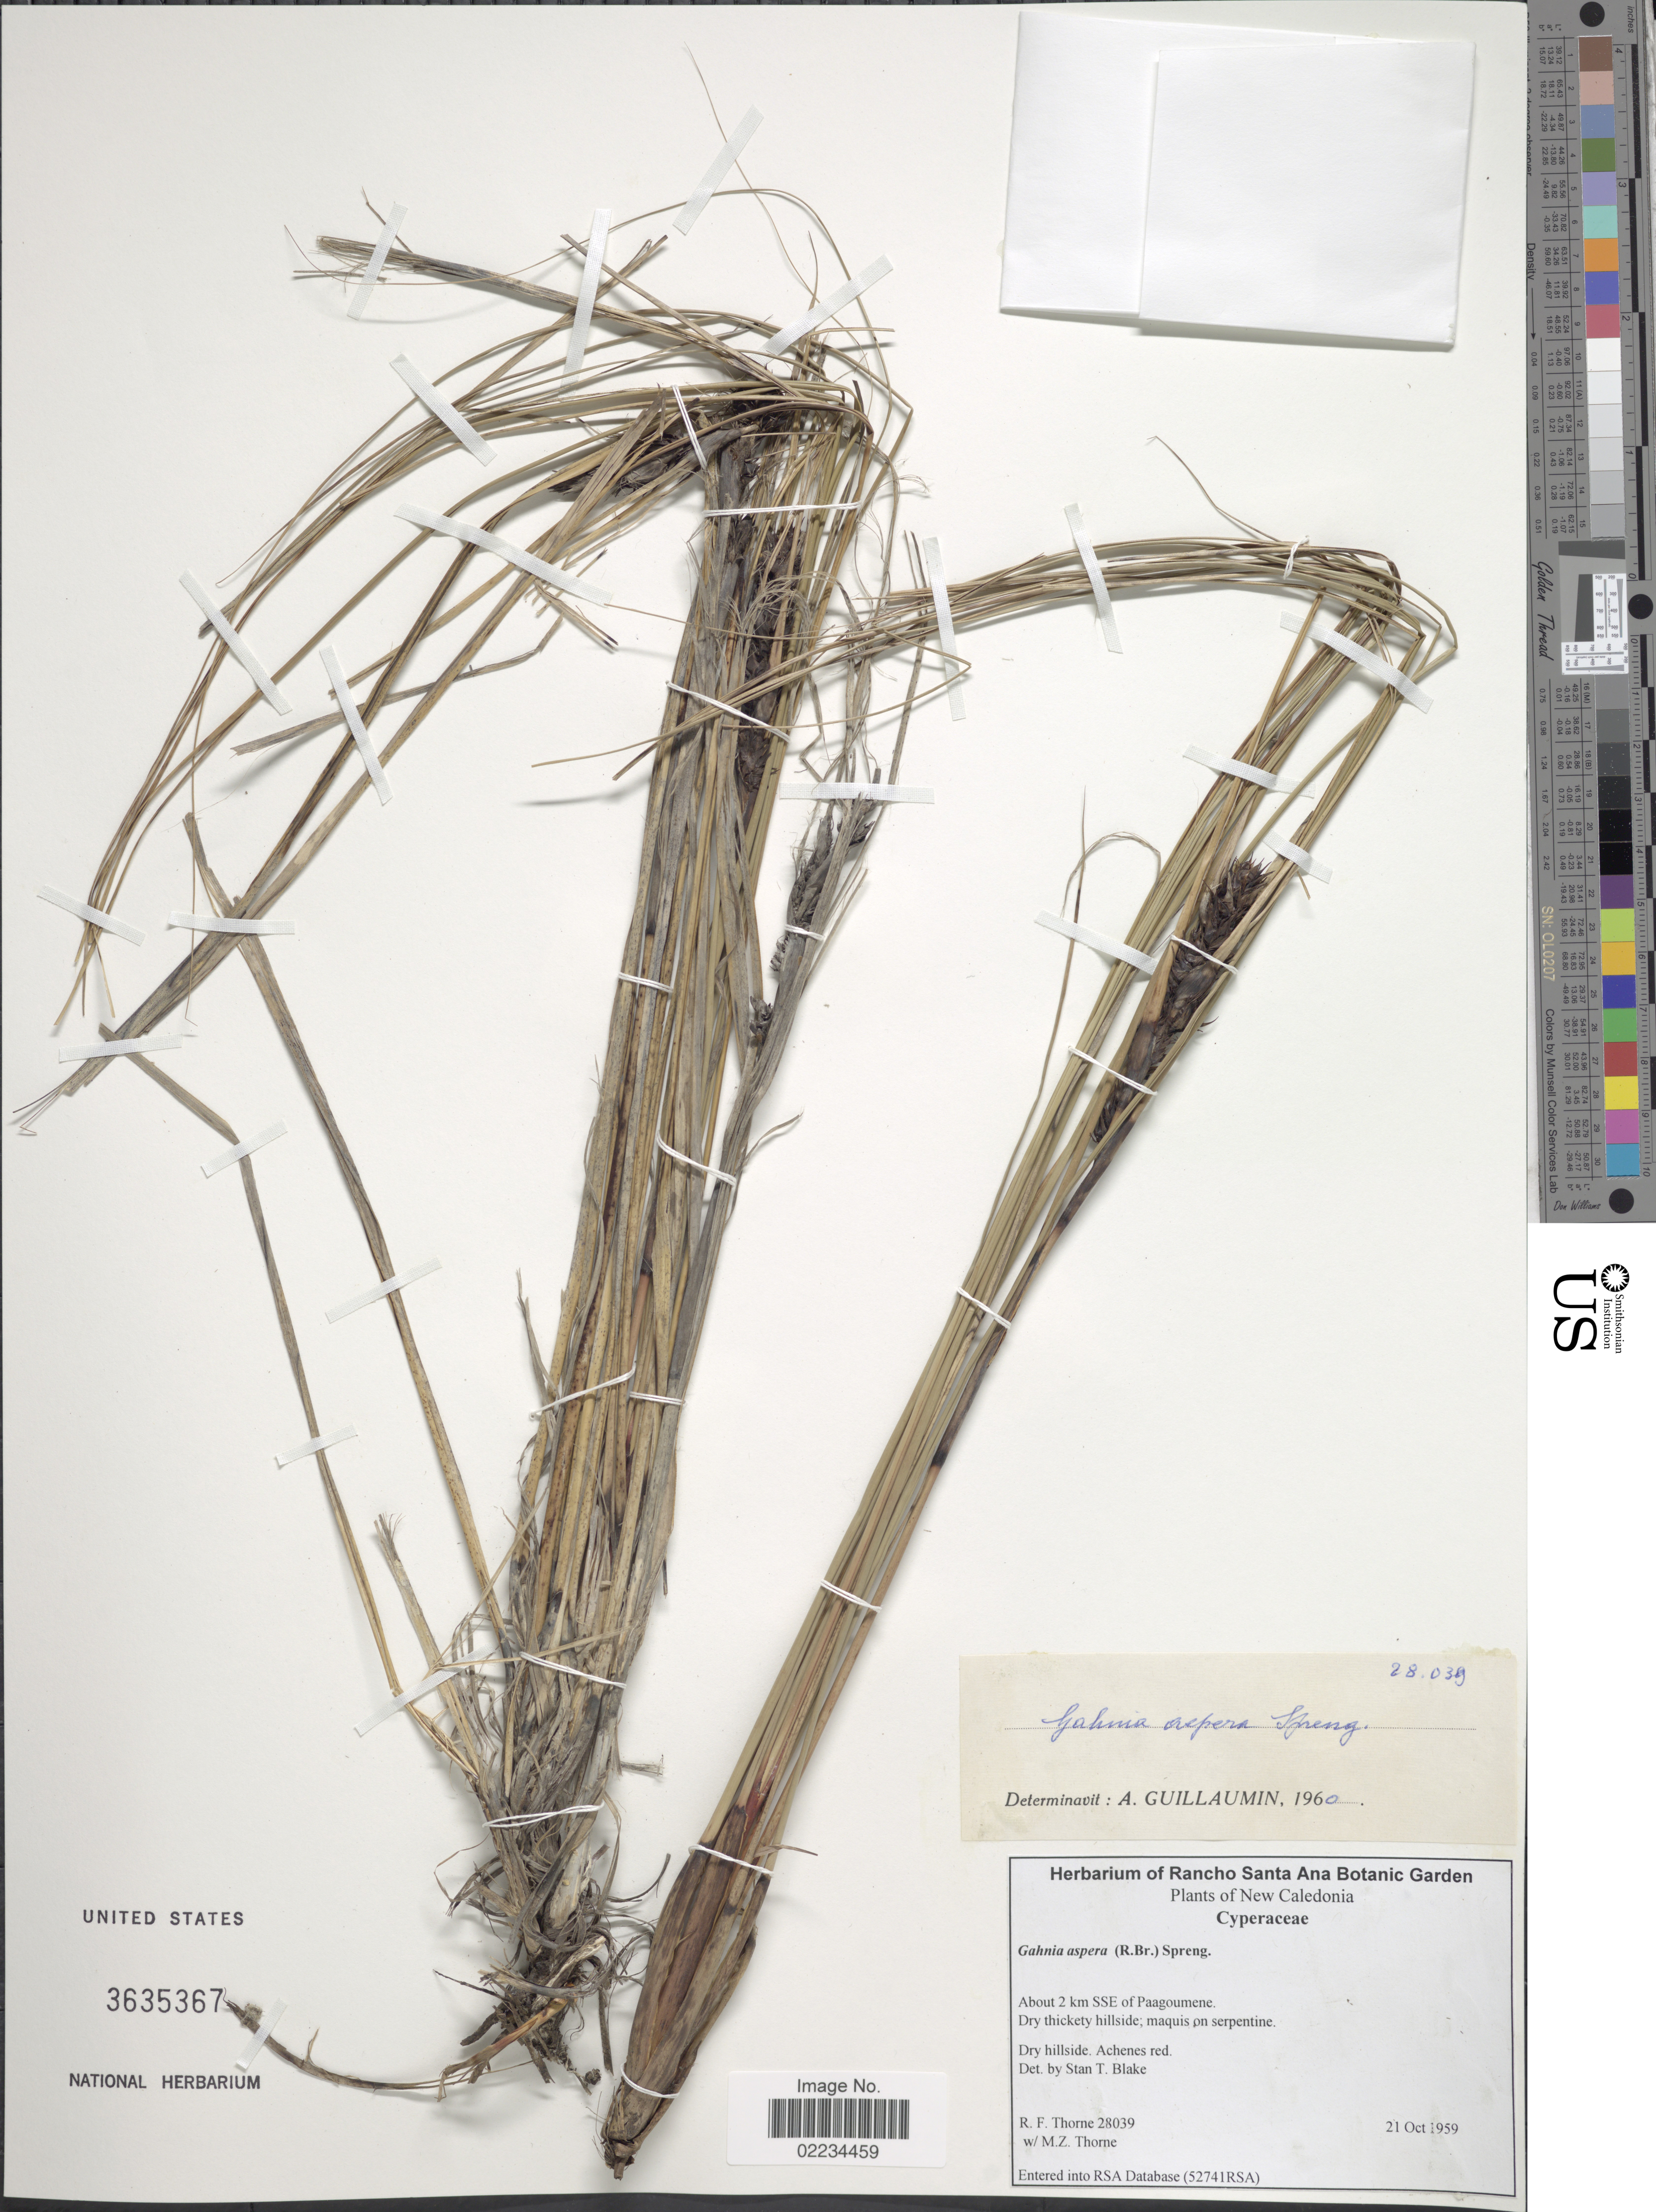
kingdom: Plantae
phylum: Tracheophyta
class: Liliopsida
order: Poales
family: Cyperaceae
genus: Gahnia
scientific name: Gahnia aspera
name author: (R. Br.) Spreng.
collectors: R. F. Thorne & M. Thorne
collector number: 28039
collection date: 1959-10-21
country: New Caledonia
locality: About 2 km SSE of Paagoumene. Dry thickety hillside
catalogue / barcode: US 3635367